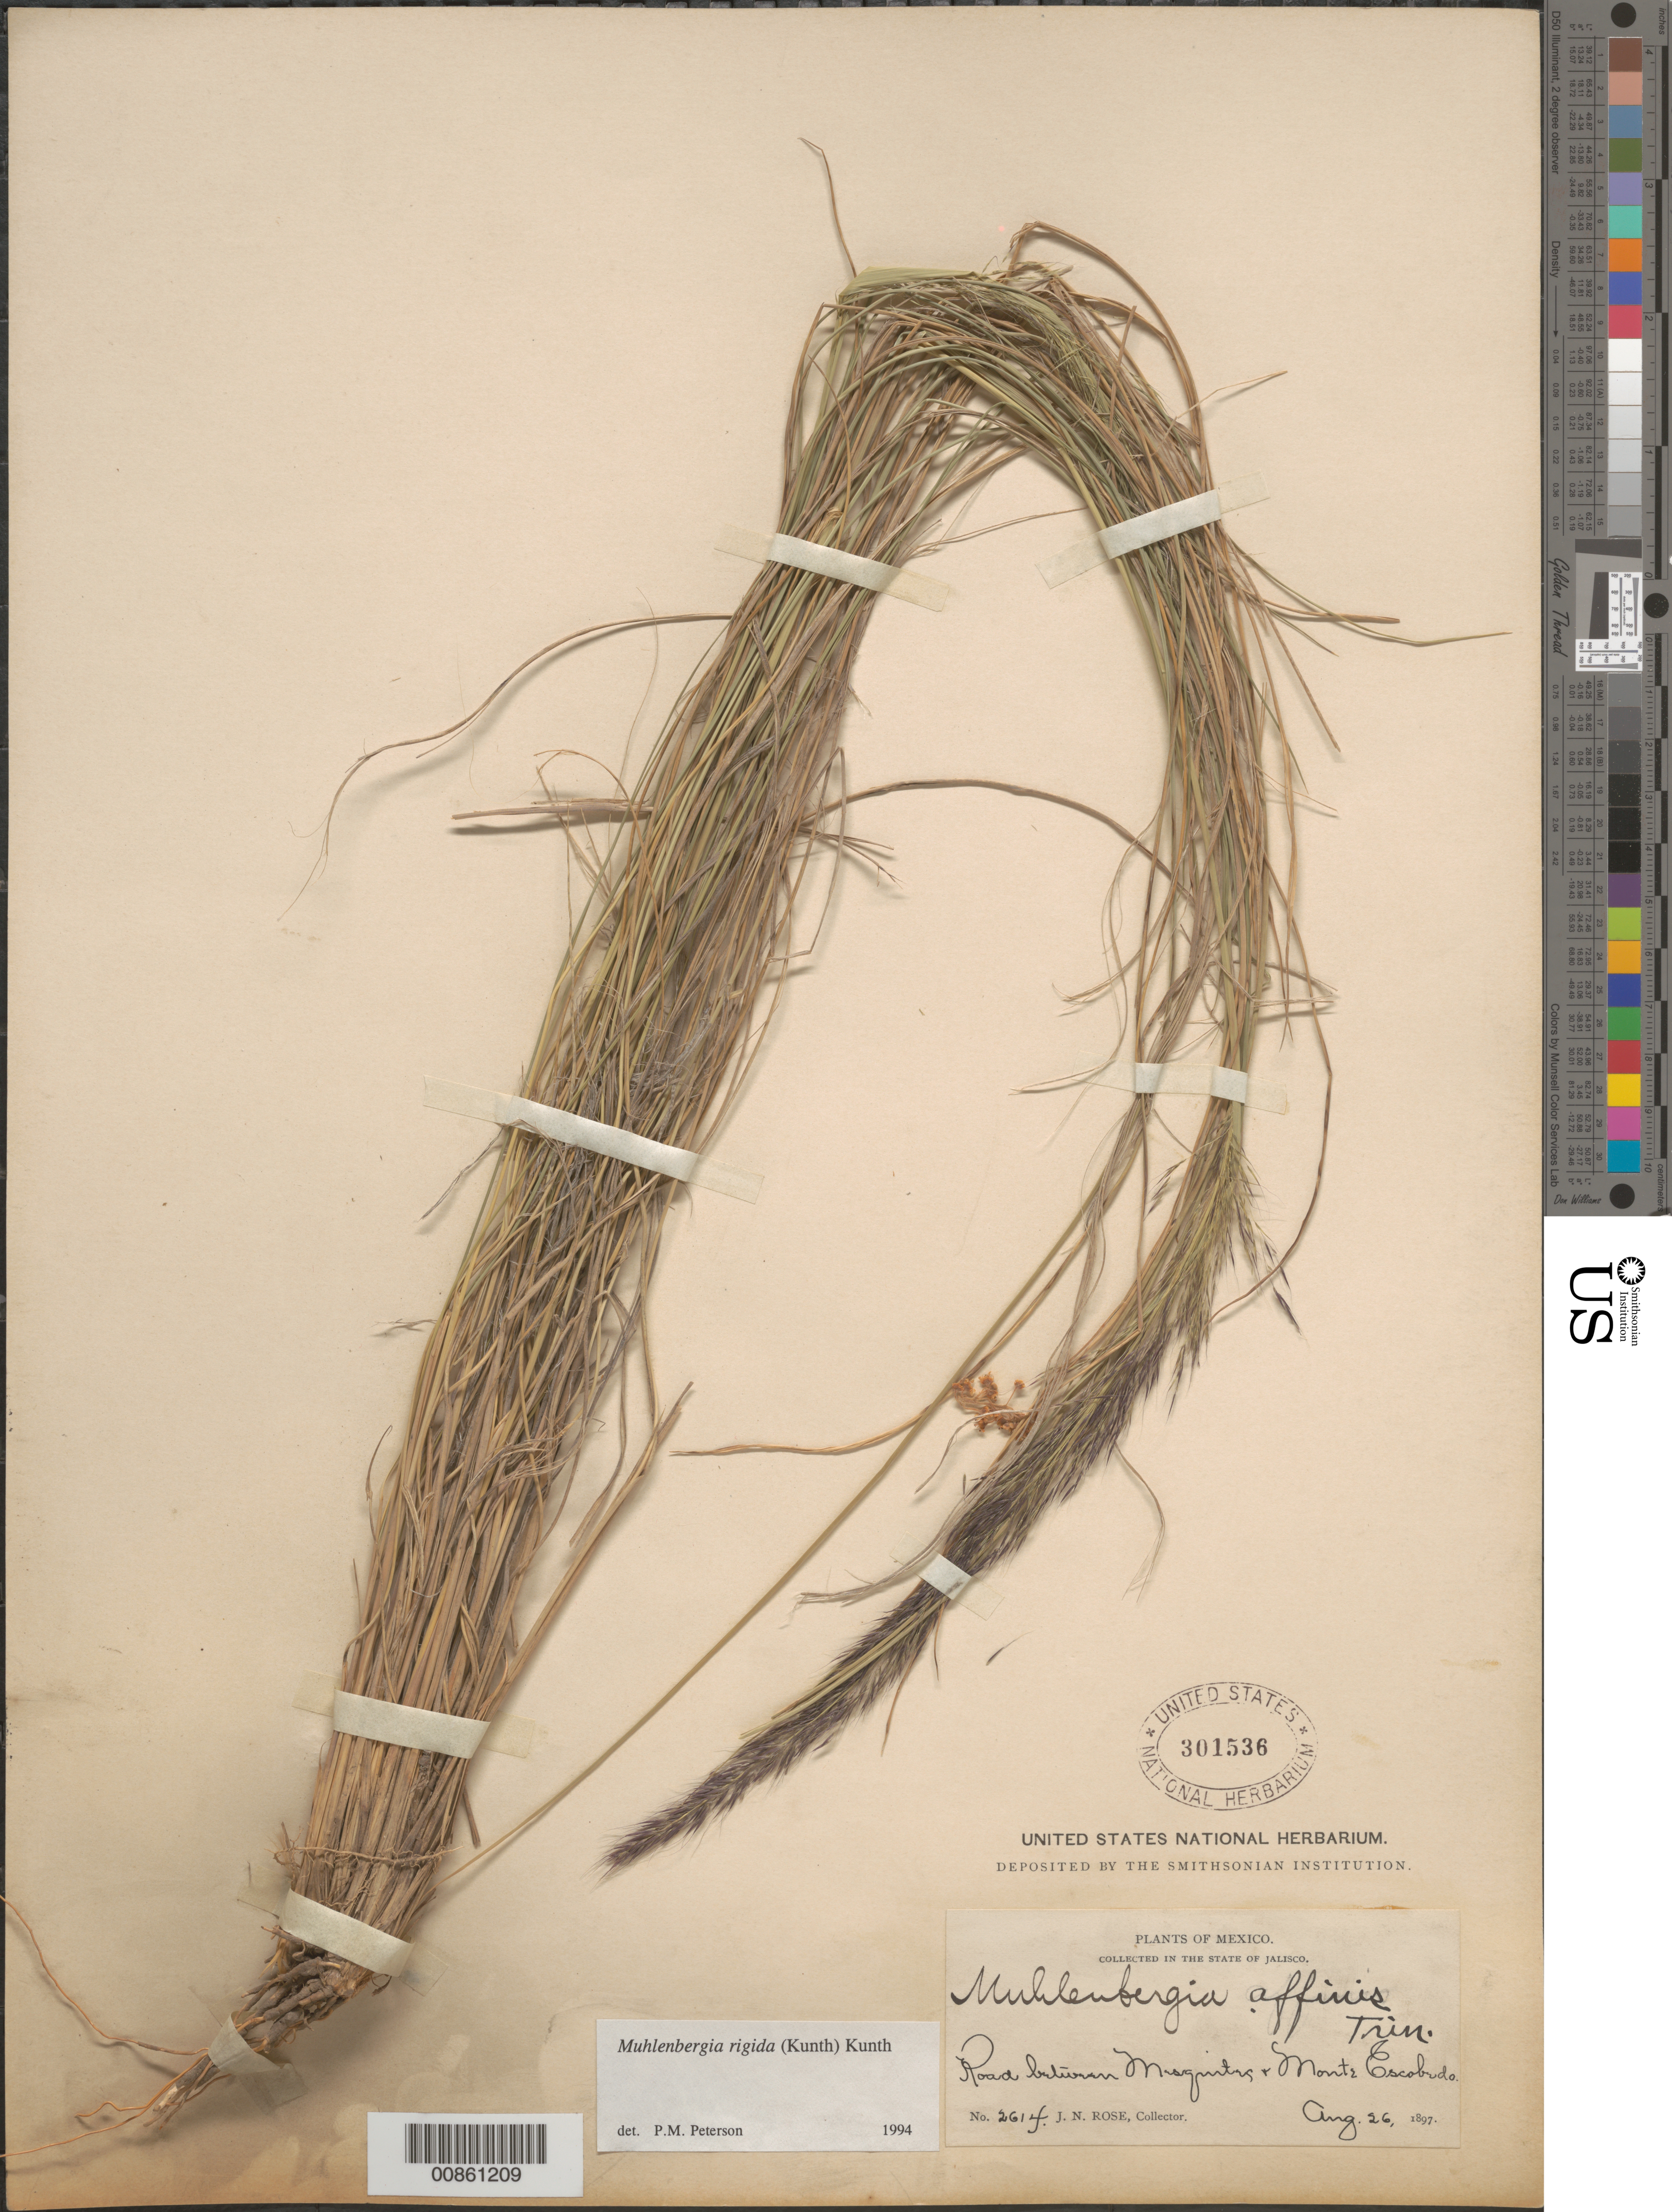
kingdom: Plantae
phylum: Tracheophyta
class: Liliopsida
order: Poales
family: Poaceae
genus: Muhlenbergia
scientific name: Muhlenbergia rigida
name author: (Kunth) Kunth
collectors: J. N. Rose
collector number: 2614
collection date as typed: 26 Aug 1897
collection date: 1897-08-26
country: Mexico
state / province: Jalisco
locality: Road between Mezquitic and Monte escobedo, Jal.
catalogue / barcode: US 301536